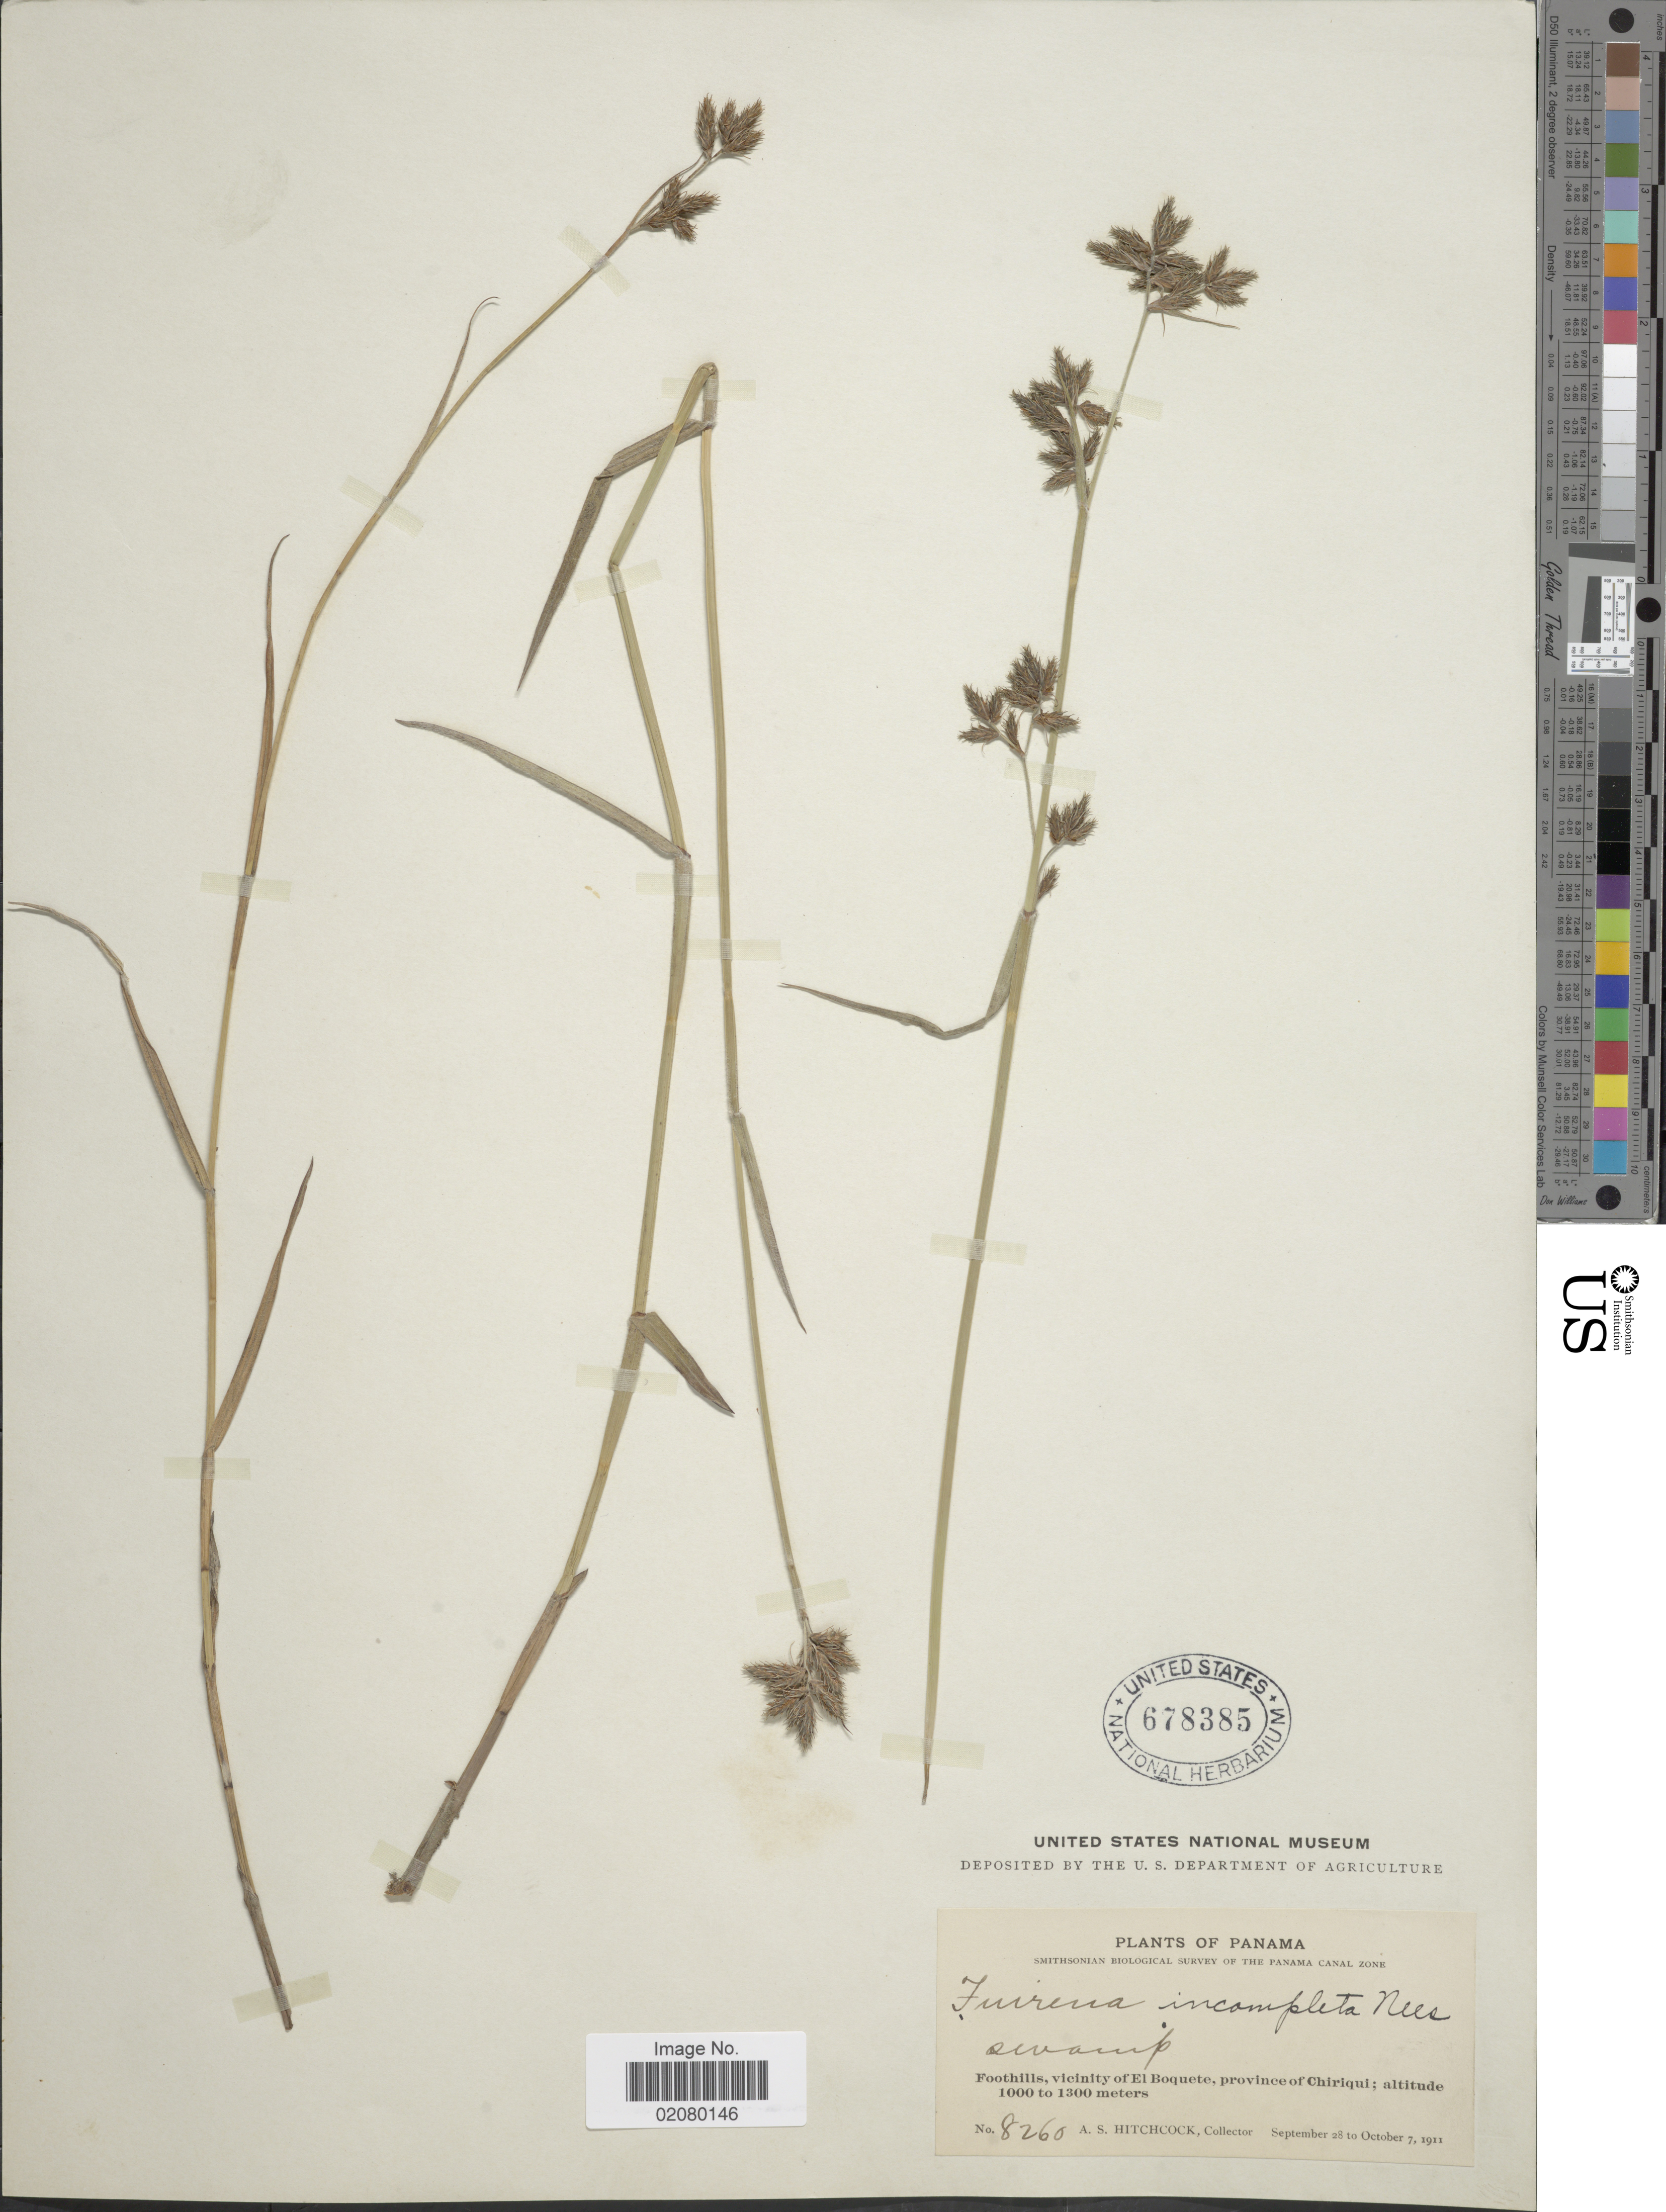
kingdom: Plantae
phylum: Tracheophyta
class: Liliopsida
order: Poales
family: Cyperaceae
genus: Fuirena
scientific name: Fuirena incompleta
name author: Nees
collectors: A. S. Hitchcock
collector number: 8260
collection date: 1911-09-28/1911-10-07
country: Panama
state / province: Chiriqui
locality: Foothills, vicinity of El Boquete, province of Chiriqui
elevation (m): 1000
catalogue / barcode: US 678385